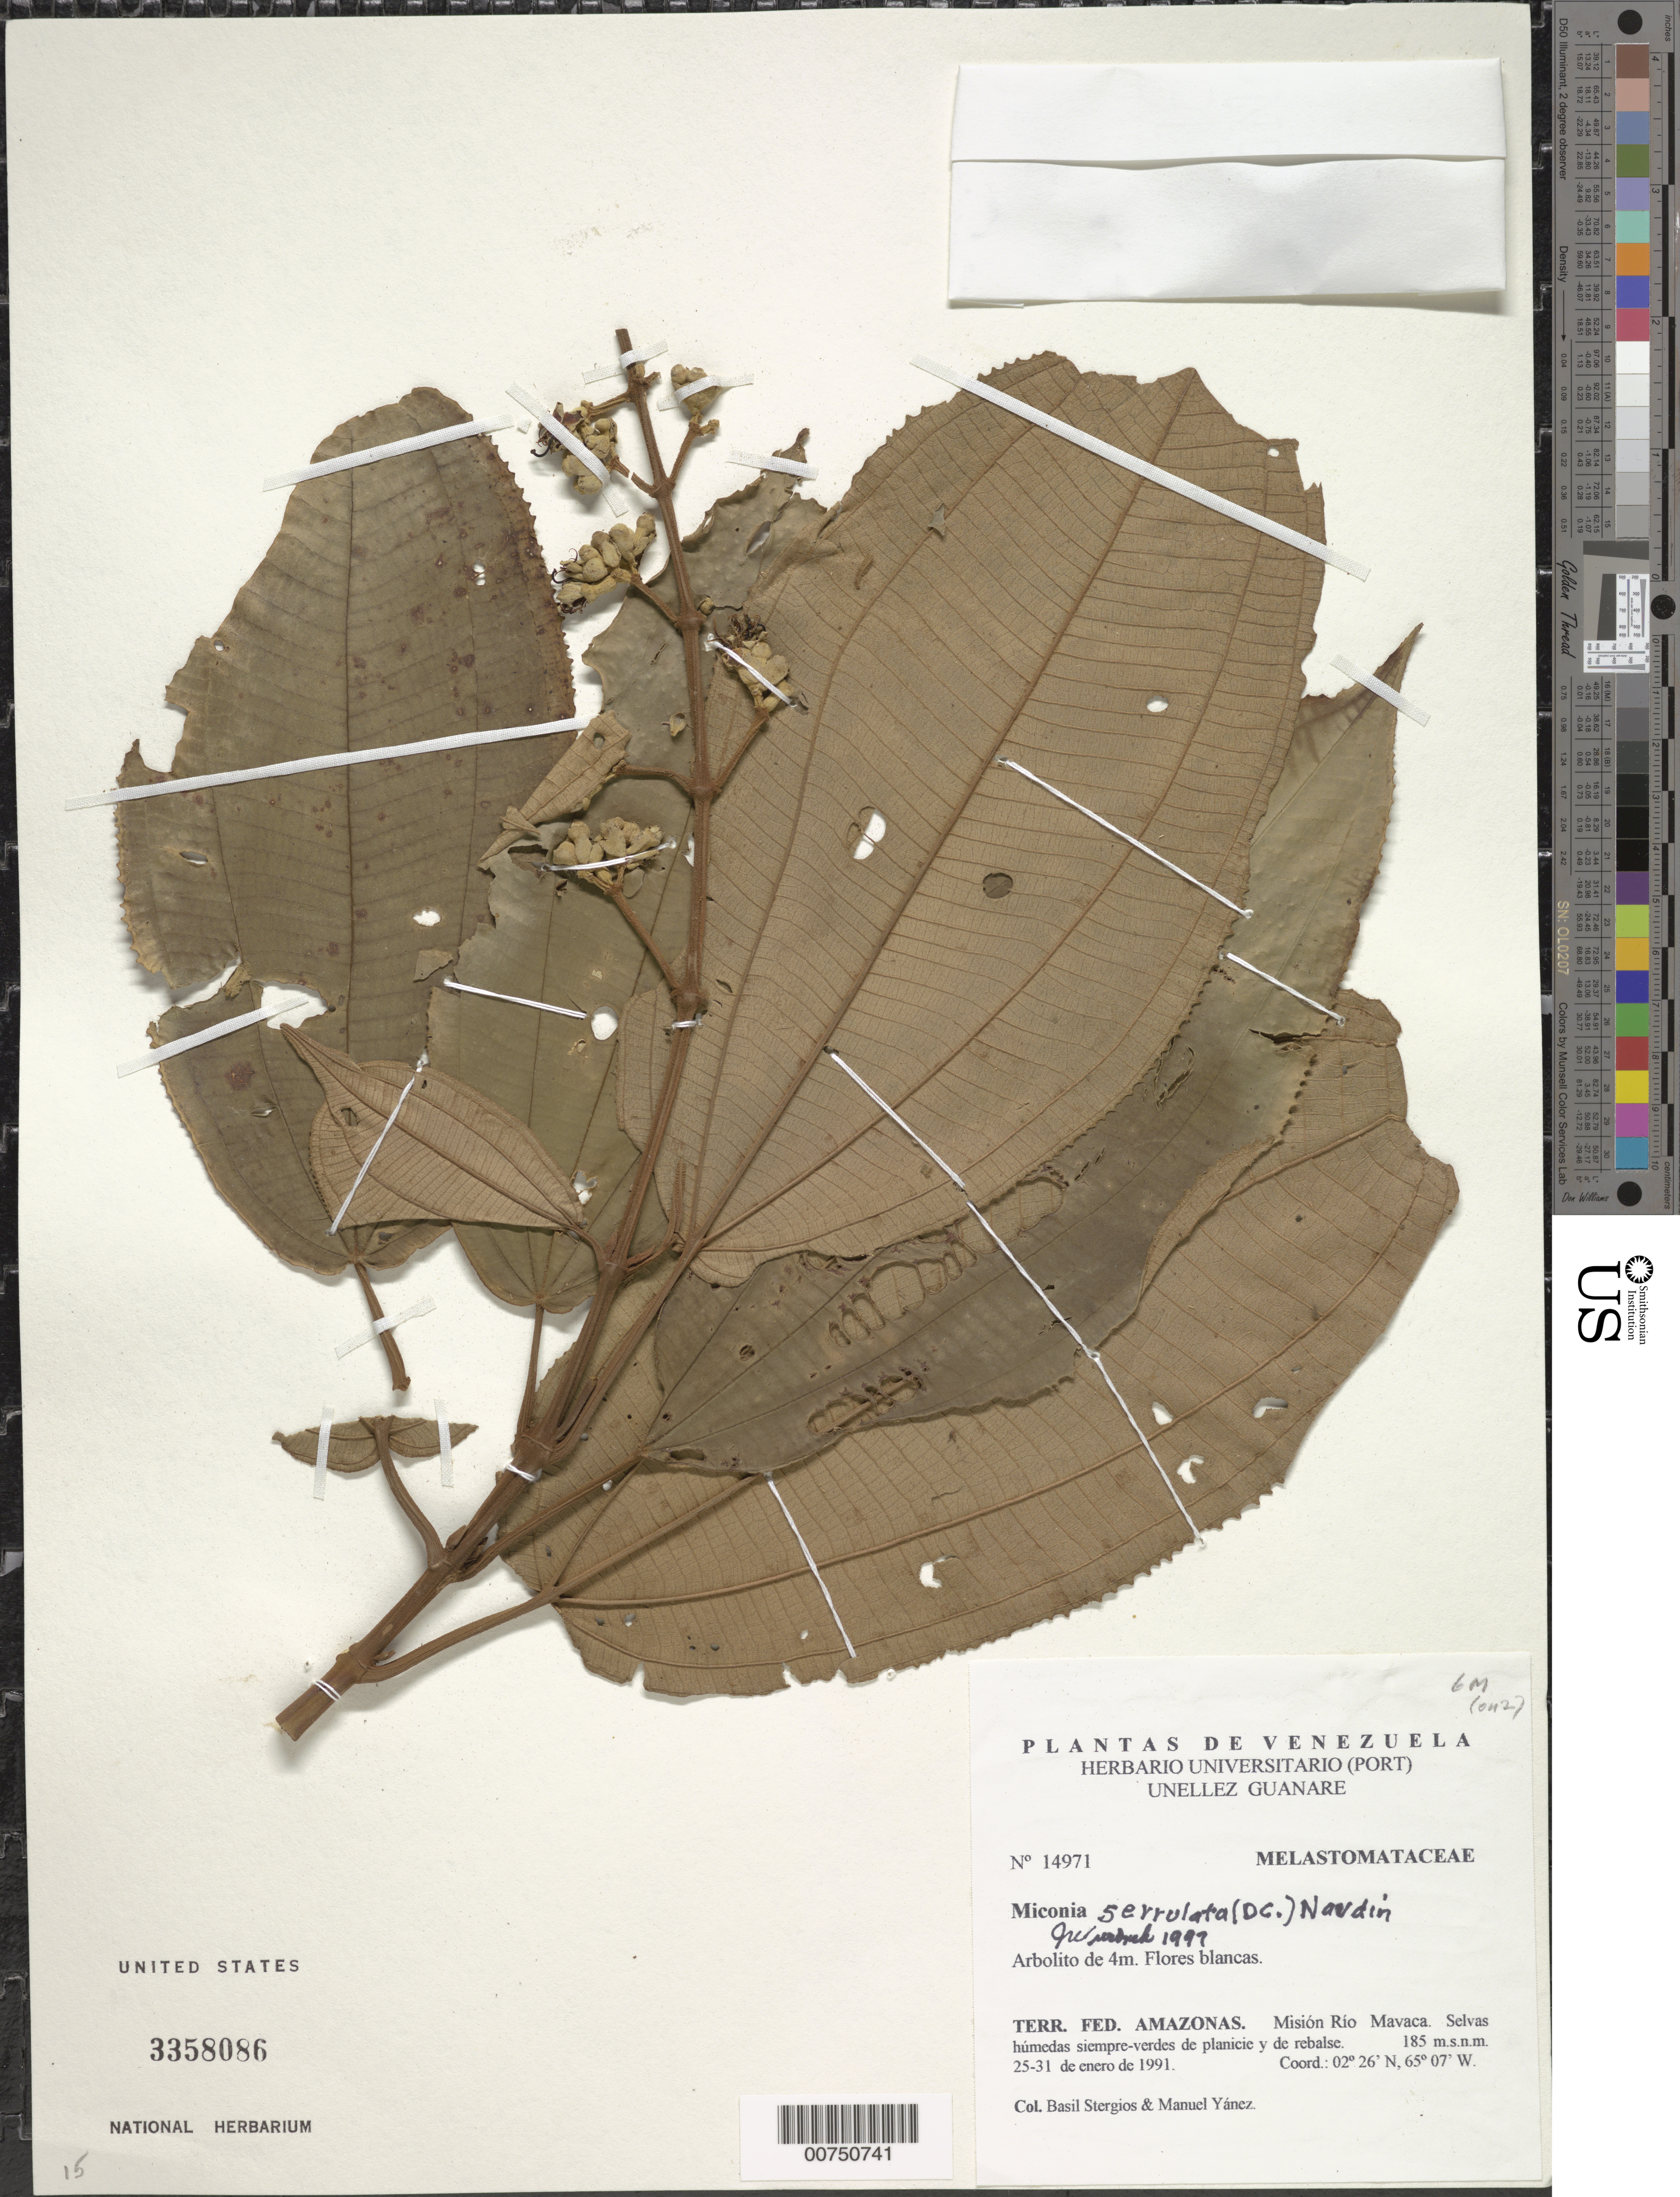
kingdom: Plantae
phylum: Tracheophyta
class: Magnoliopsida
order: Myrtales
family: Melastomataceae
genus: Miconia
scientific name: Miconia serrulata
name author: (DC.) Naudin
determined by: Wurdack, John J., (US), US (UNITED STATES)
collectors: B. G. Stergios & M. Yanez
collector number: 14971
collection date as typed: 25-Jan-91 to 31-Jan-91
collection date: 1991-01-25/1991-01-31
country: Venezuela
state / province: Amazonas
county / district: Río Negro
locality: Mision Río Mavaca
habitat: Selvas húmedas siempre-verdes de planici y de rebalse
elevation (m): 185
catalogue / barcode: US 3358086